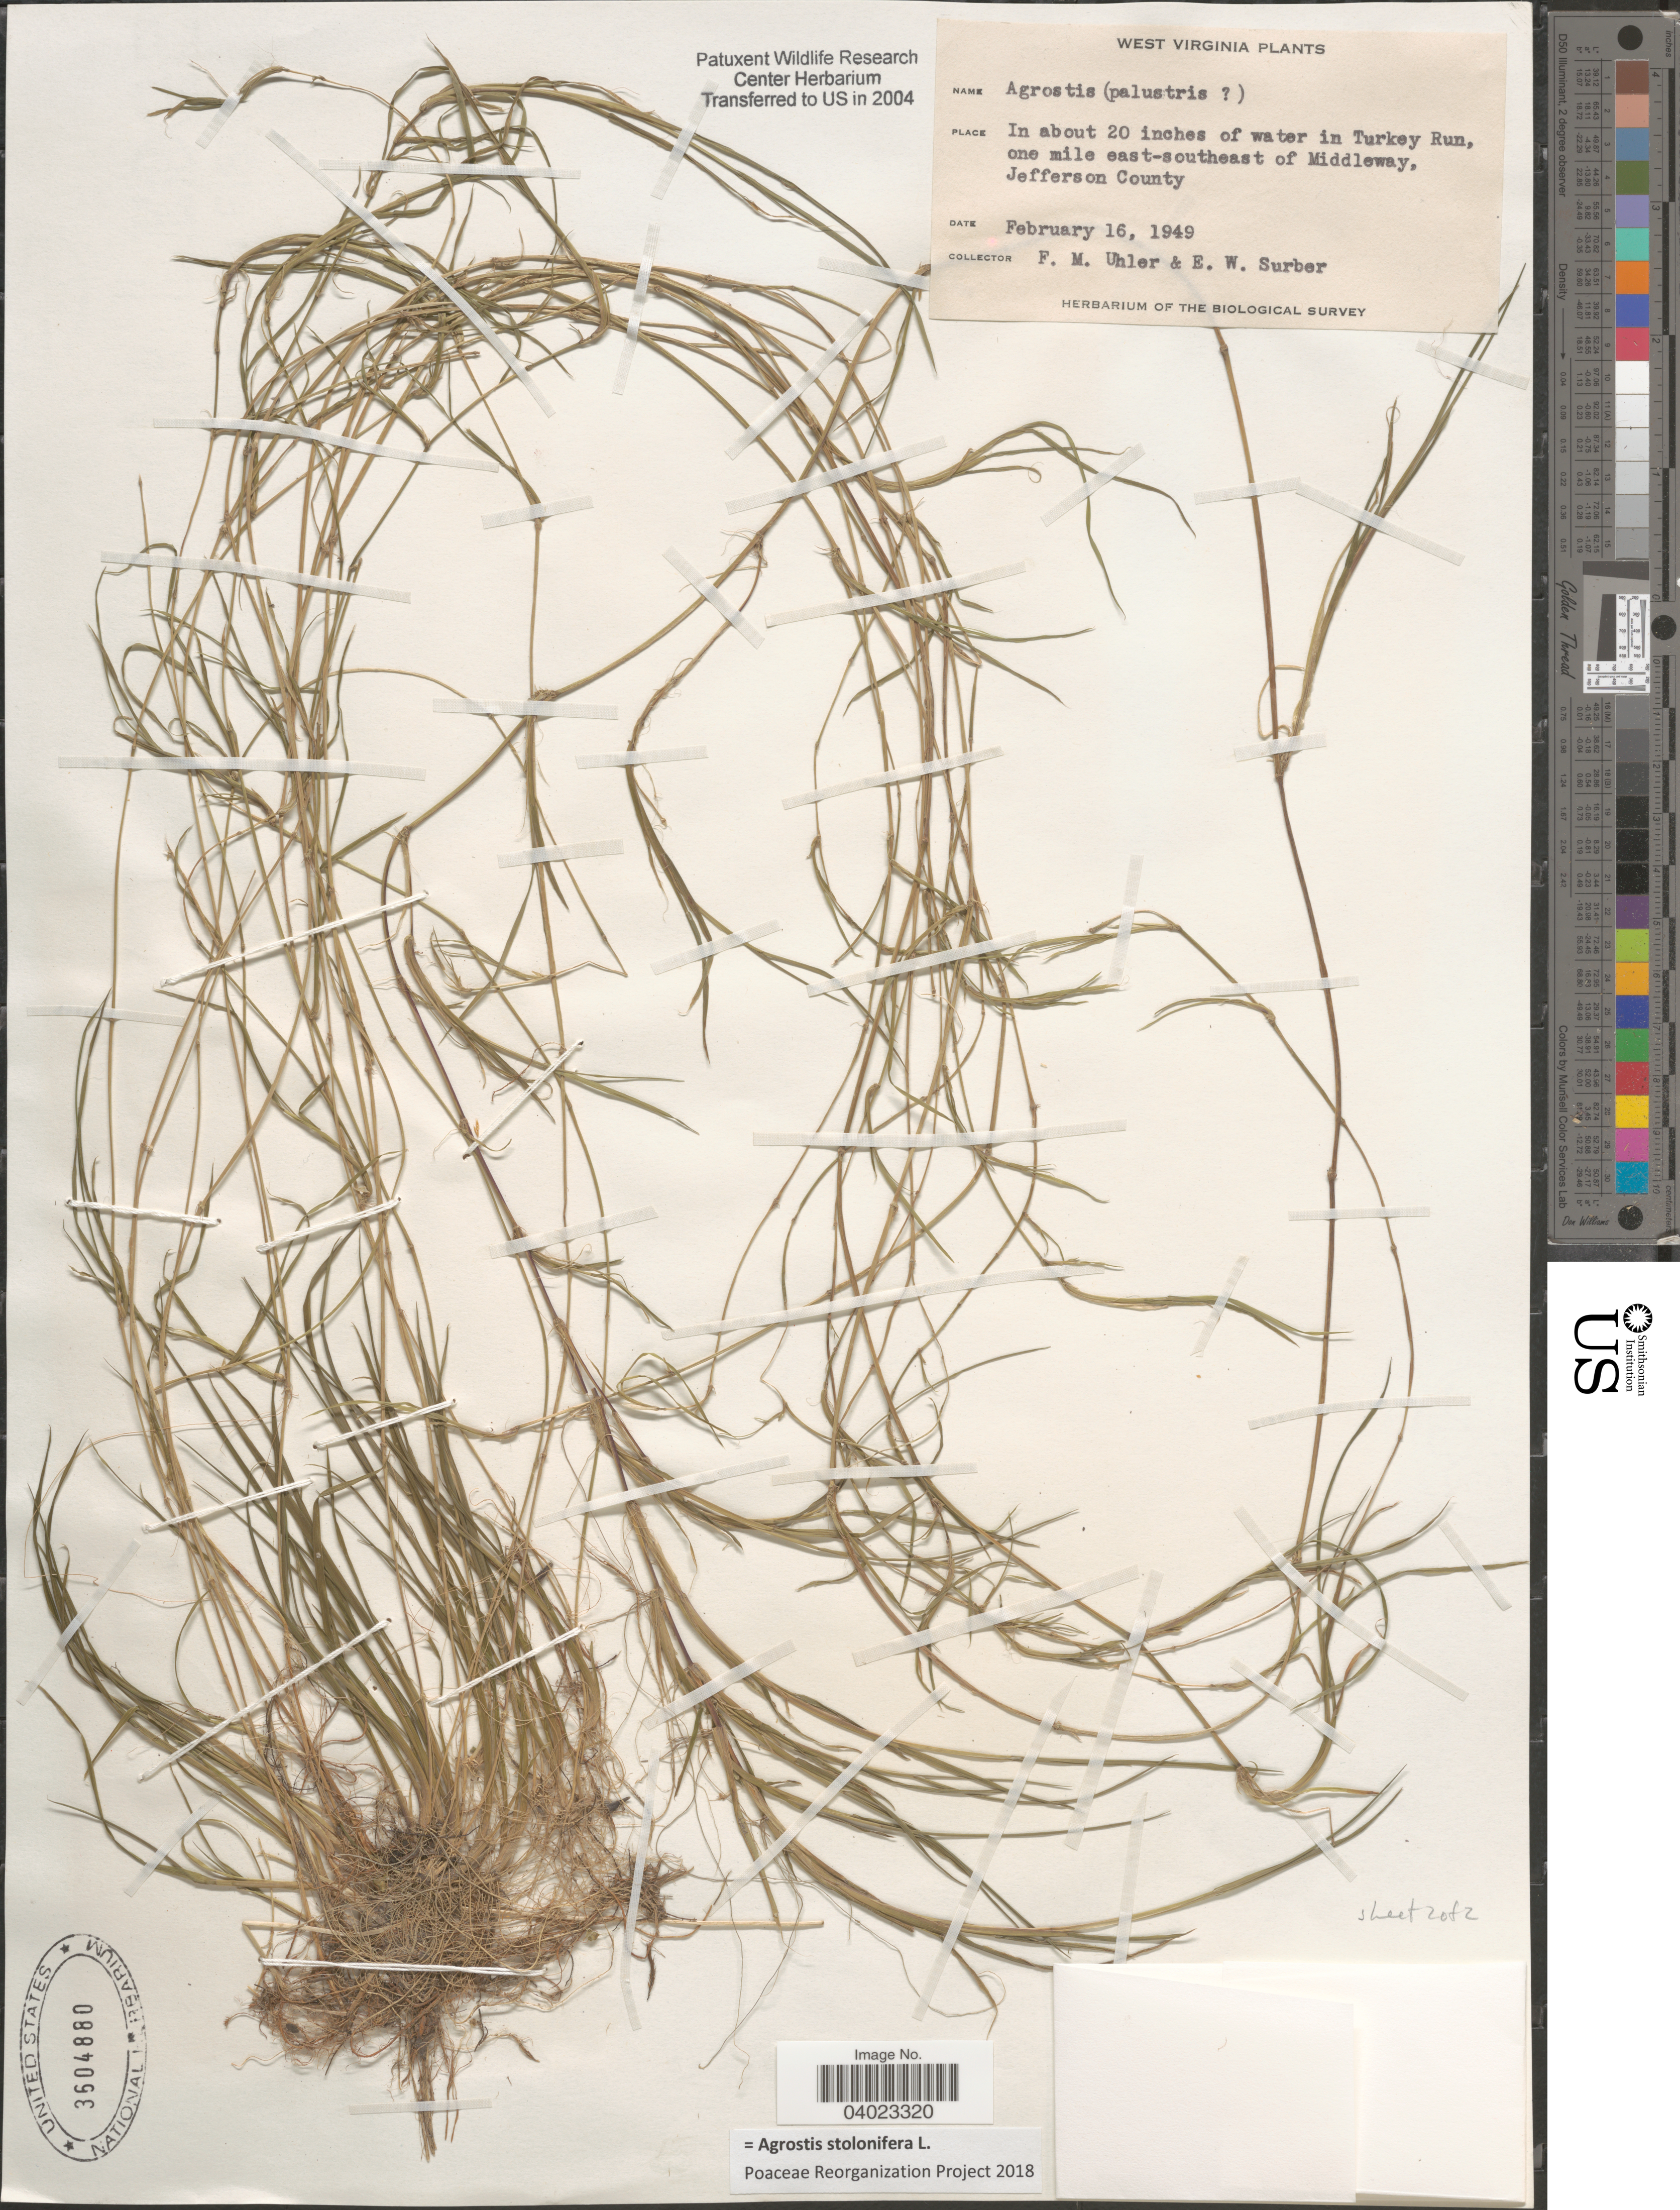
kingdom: Plantae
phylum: Tracheophyta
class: Liliopsida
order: Poales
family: Poaceae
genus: Agrostis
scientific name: Agrostis stolonifera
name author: L.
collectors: F. M. Uhler & E. Surber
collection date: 1949-02-16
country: United States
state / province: West Virginia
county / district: Jefferson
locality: In about 20 inches of water in Turkey Run, one mile east-southeast of Middleway, Jefferson County.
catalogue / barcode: US 3604880